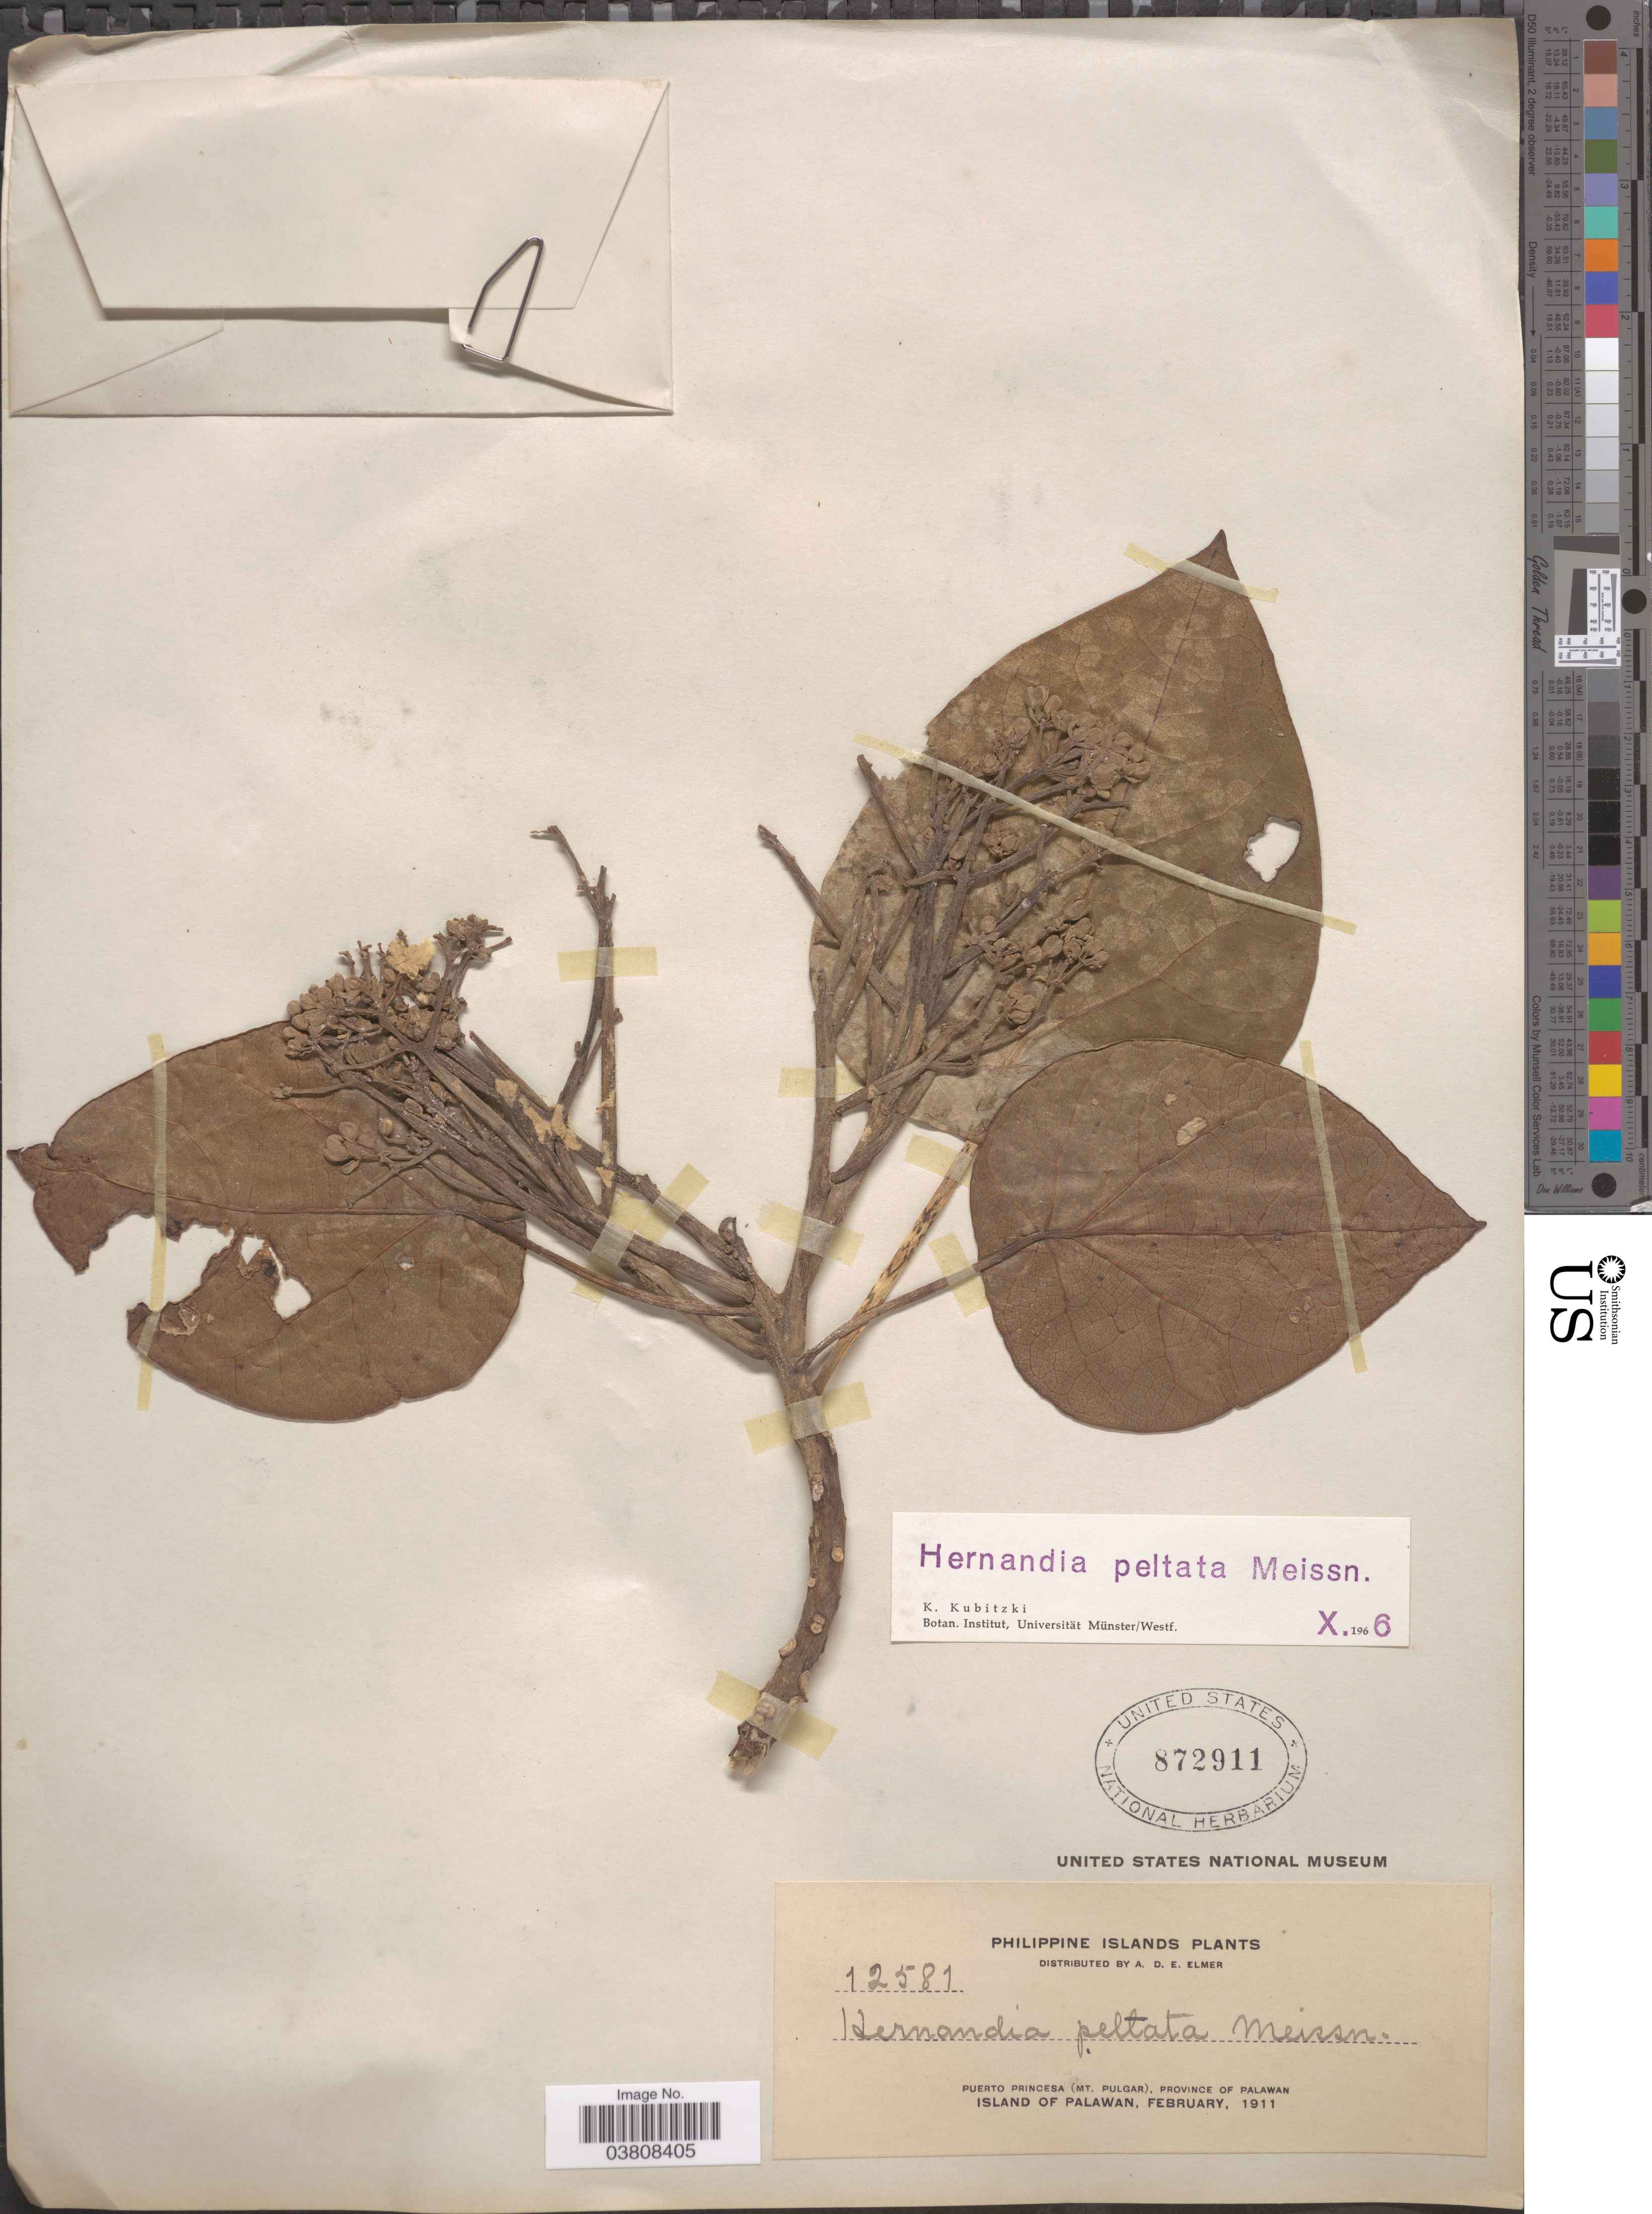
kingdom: Plantae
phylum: Tracheophyta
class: Magnoliopsida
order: Laurales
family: Hernandiaceae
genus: Hernandia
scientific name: Hernandia nymphaeifolia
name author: (C. Presl) Kubitzki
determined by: Strong, Mark T., (BOT), Smithsonian Institution - National Museum of Natural History (UNITED STATES)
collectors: A. D. E. Elmer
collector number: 12581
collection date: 1911-02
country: Philippines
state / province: Mimaropa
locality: Philippine Islands. Puerto Princesa (Mt. Pulgar), Province of Palawan. Island of Palawan.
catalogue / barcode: US 872911